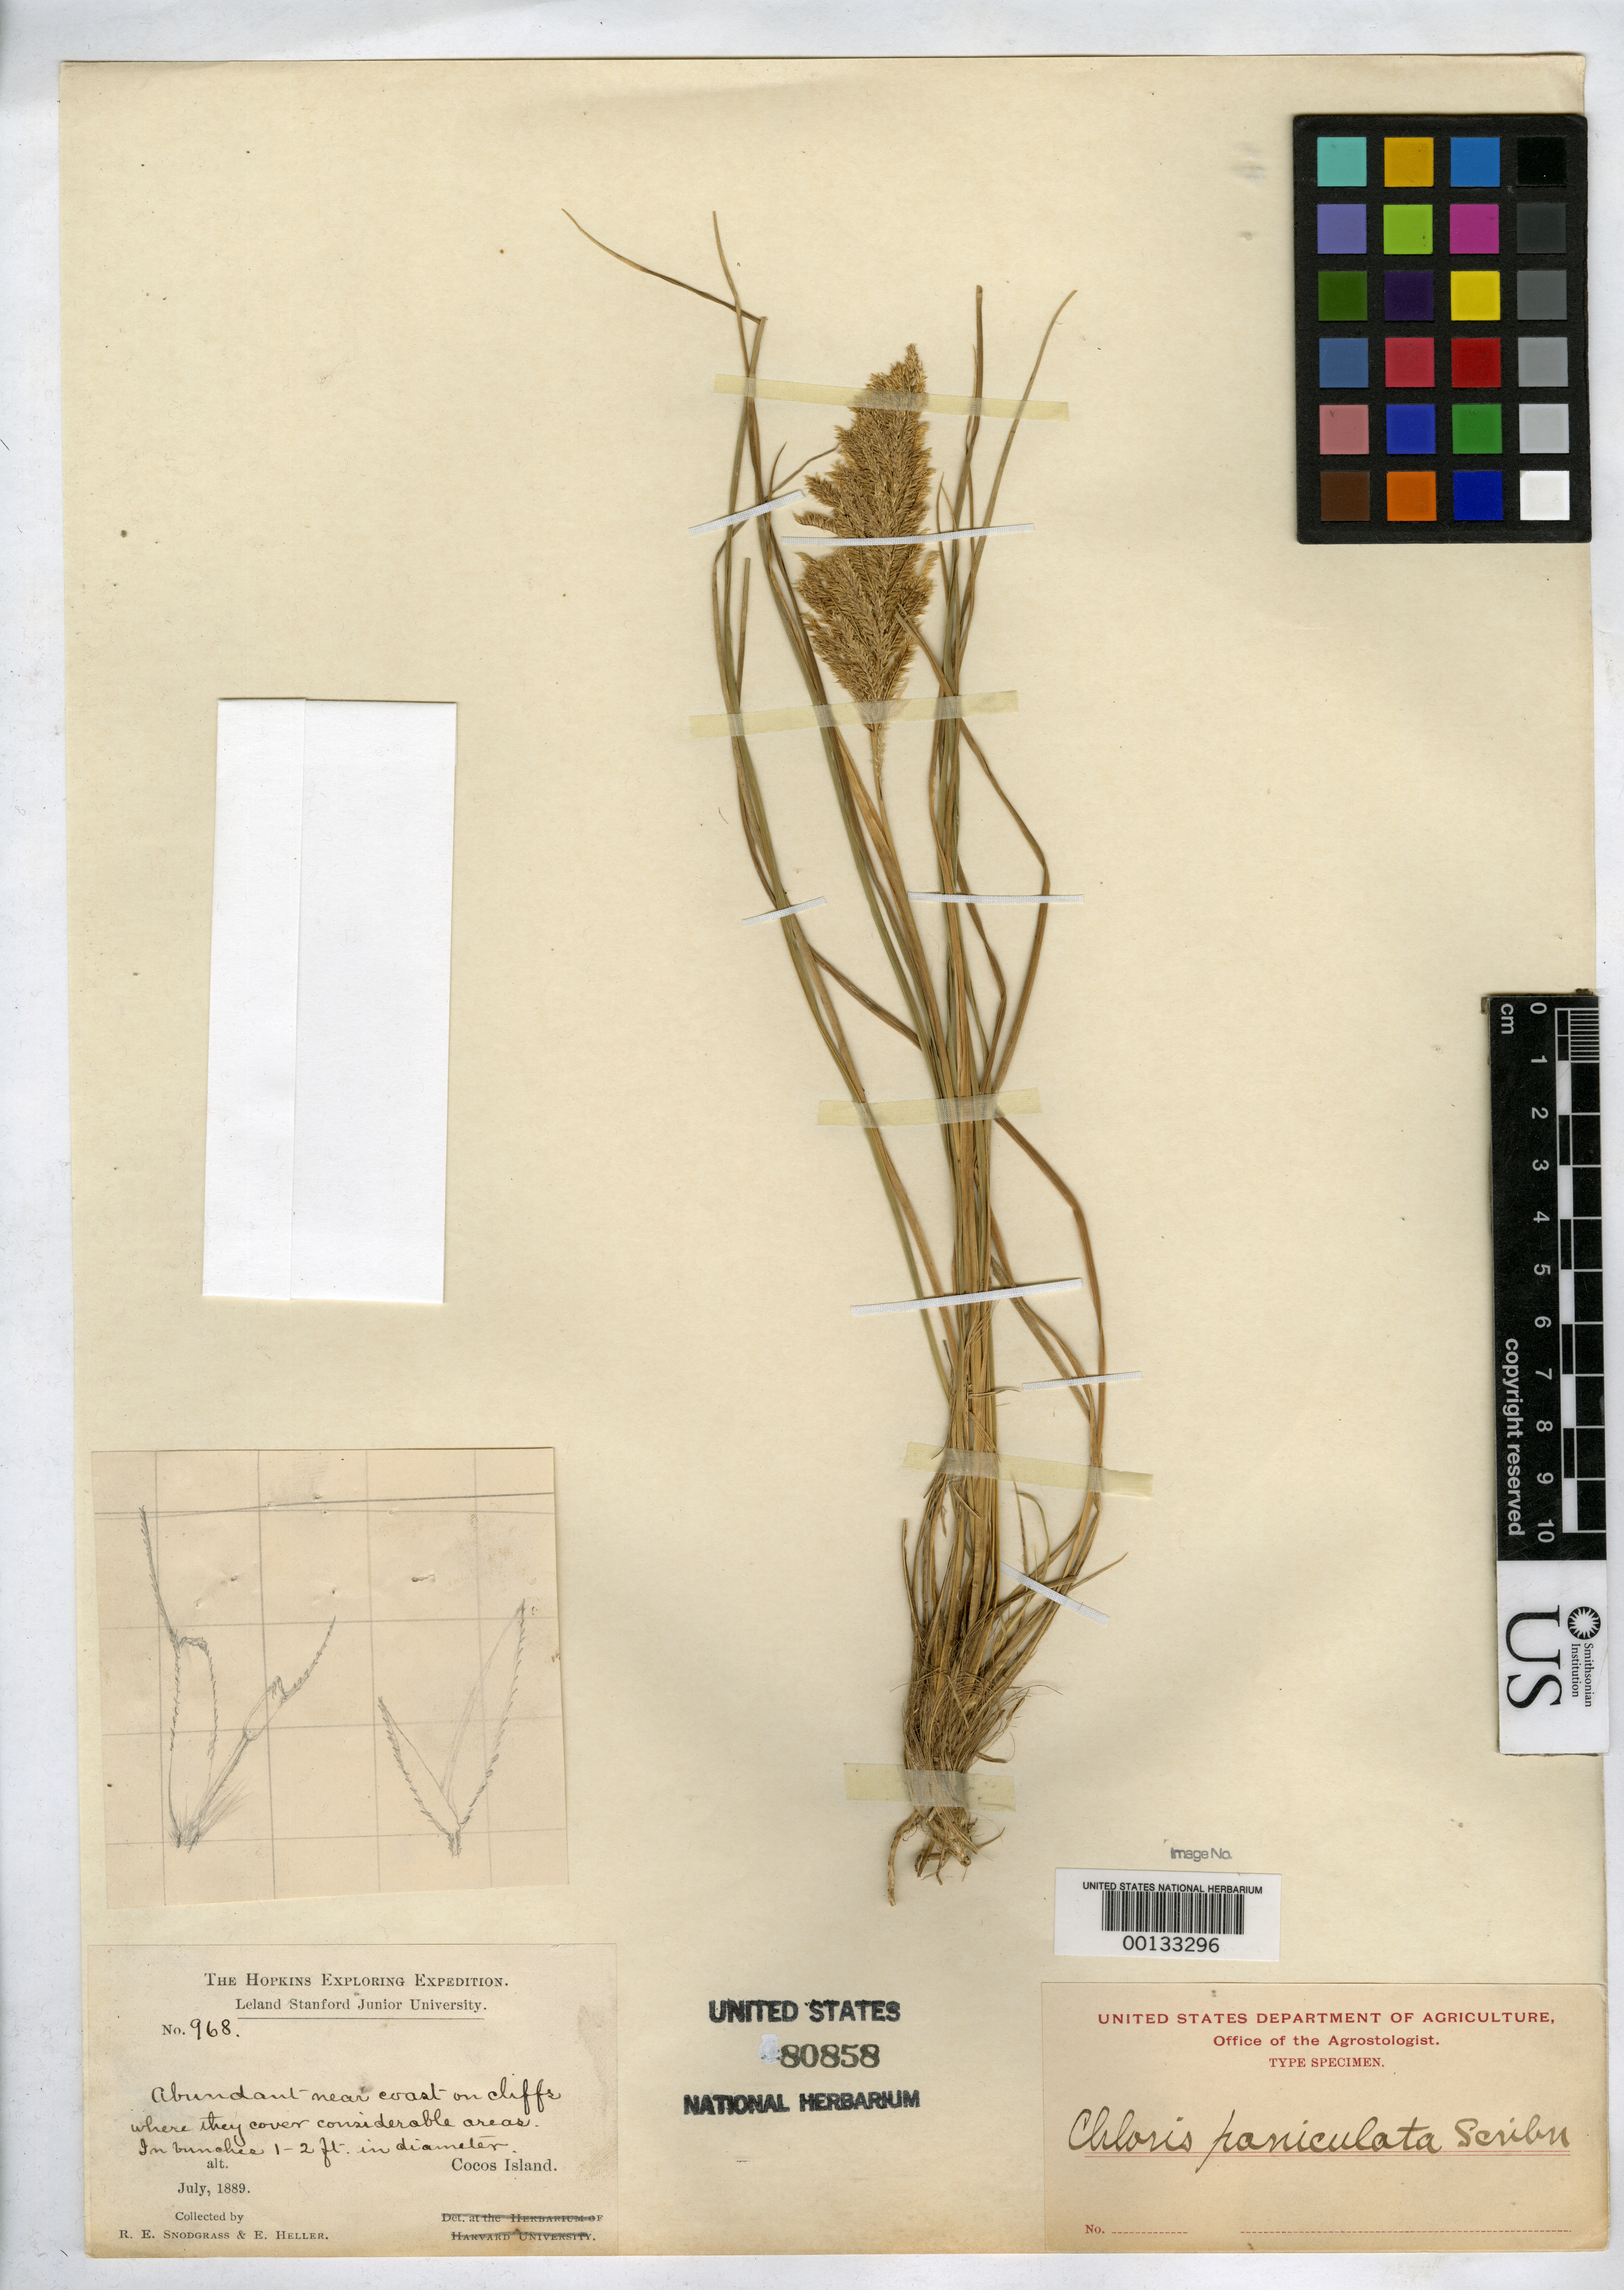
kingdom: Plantae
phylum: Tracheophyta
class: Liliopsida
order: Poales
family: Poaceae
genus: Chloris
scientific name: Chloris paniculata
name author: Scribn. in B.L. Rob.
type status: Isotype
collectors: R. E. Snodgrass & E. G. Heller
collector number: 968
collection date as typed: Jul 1889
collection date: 1889-07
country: Ecuador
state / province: Colón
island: Nuez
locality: Nuez Island near Cocos Island.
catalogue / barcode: US 80858